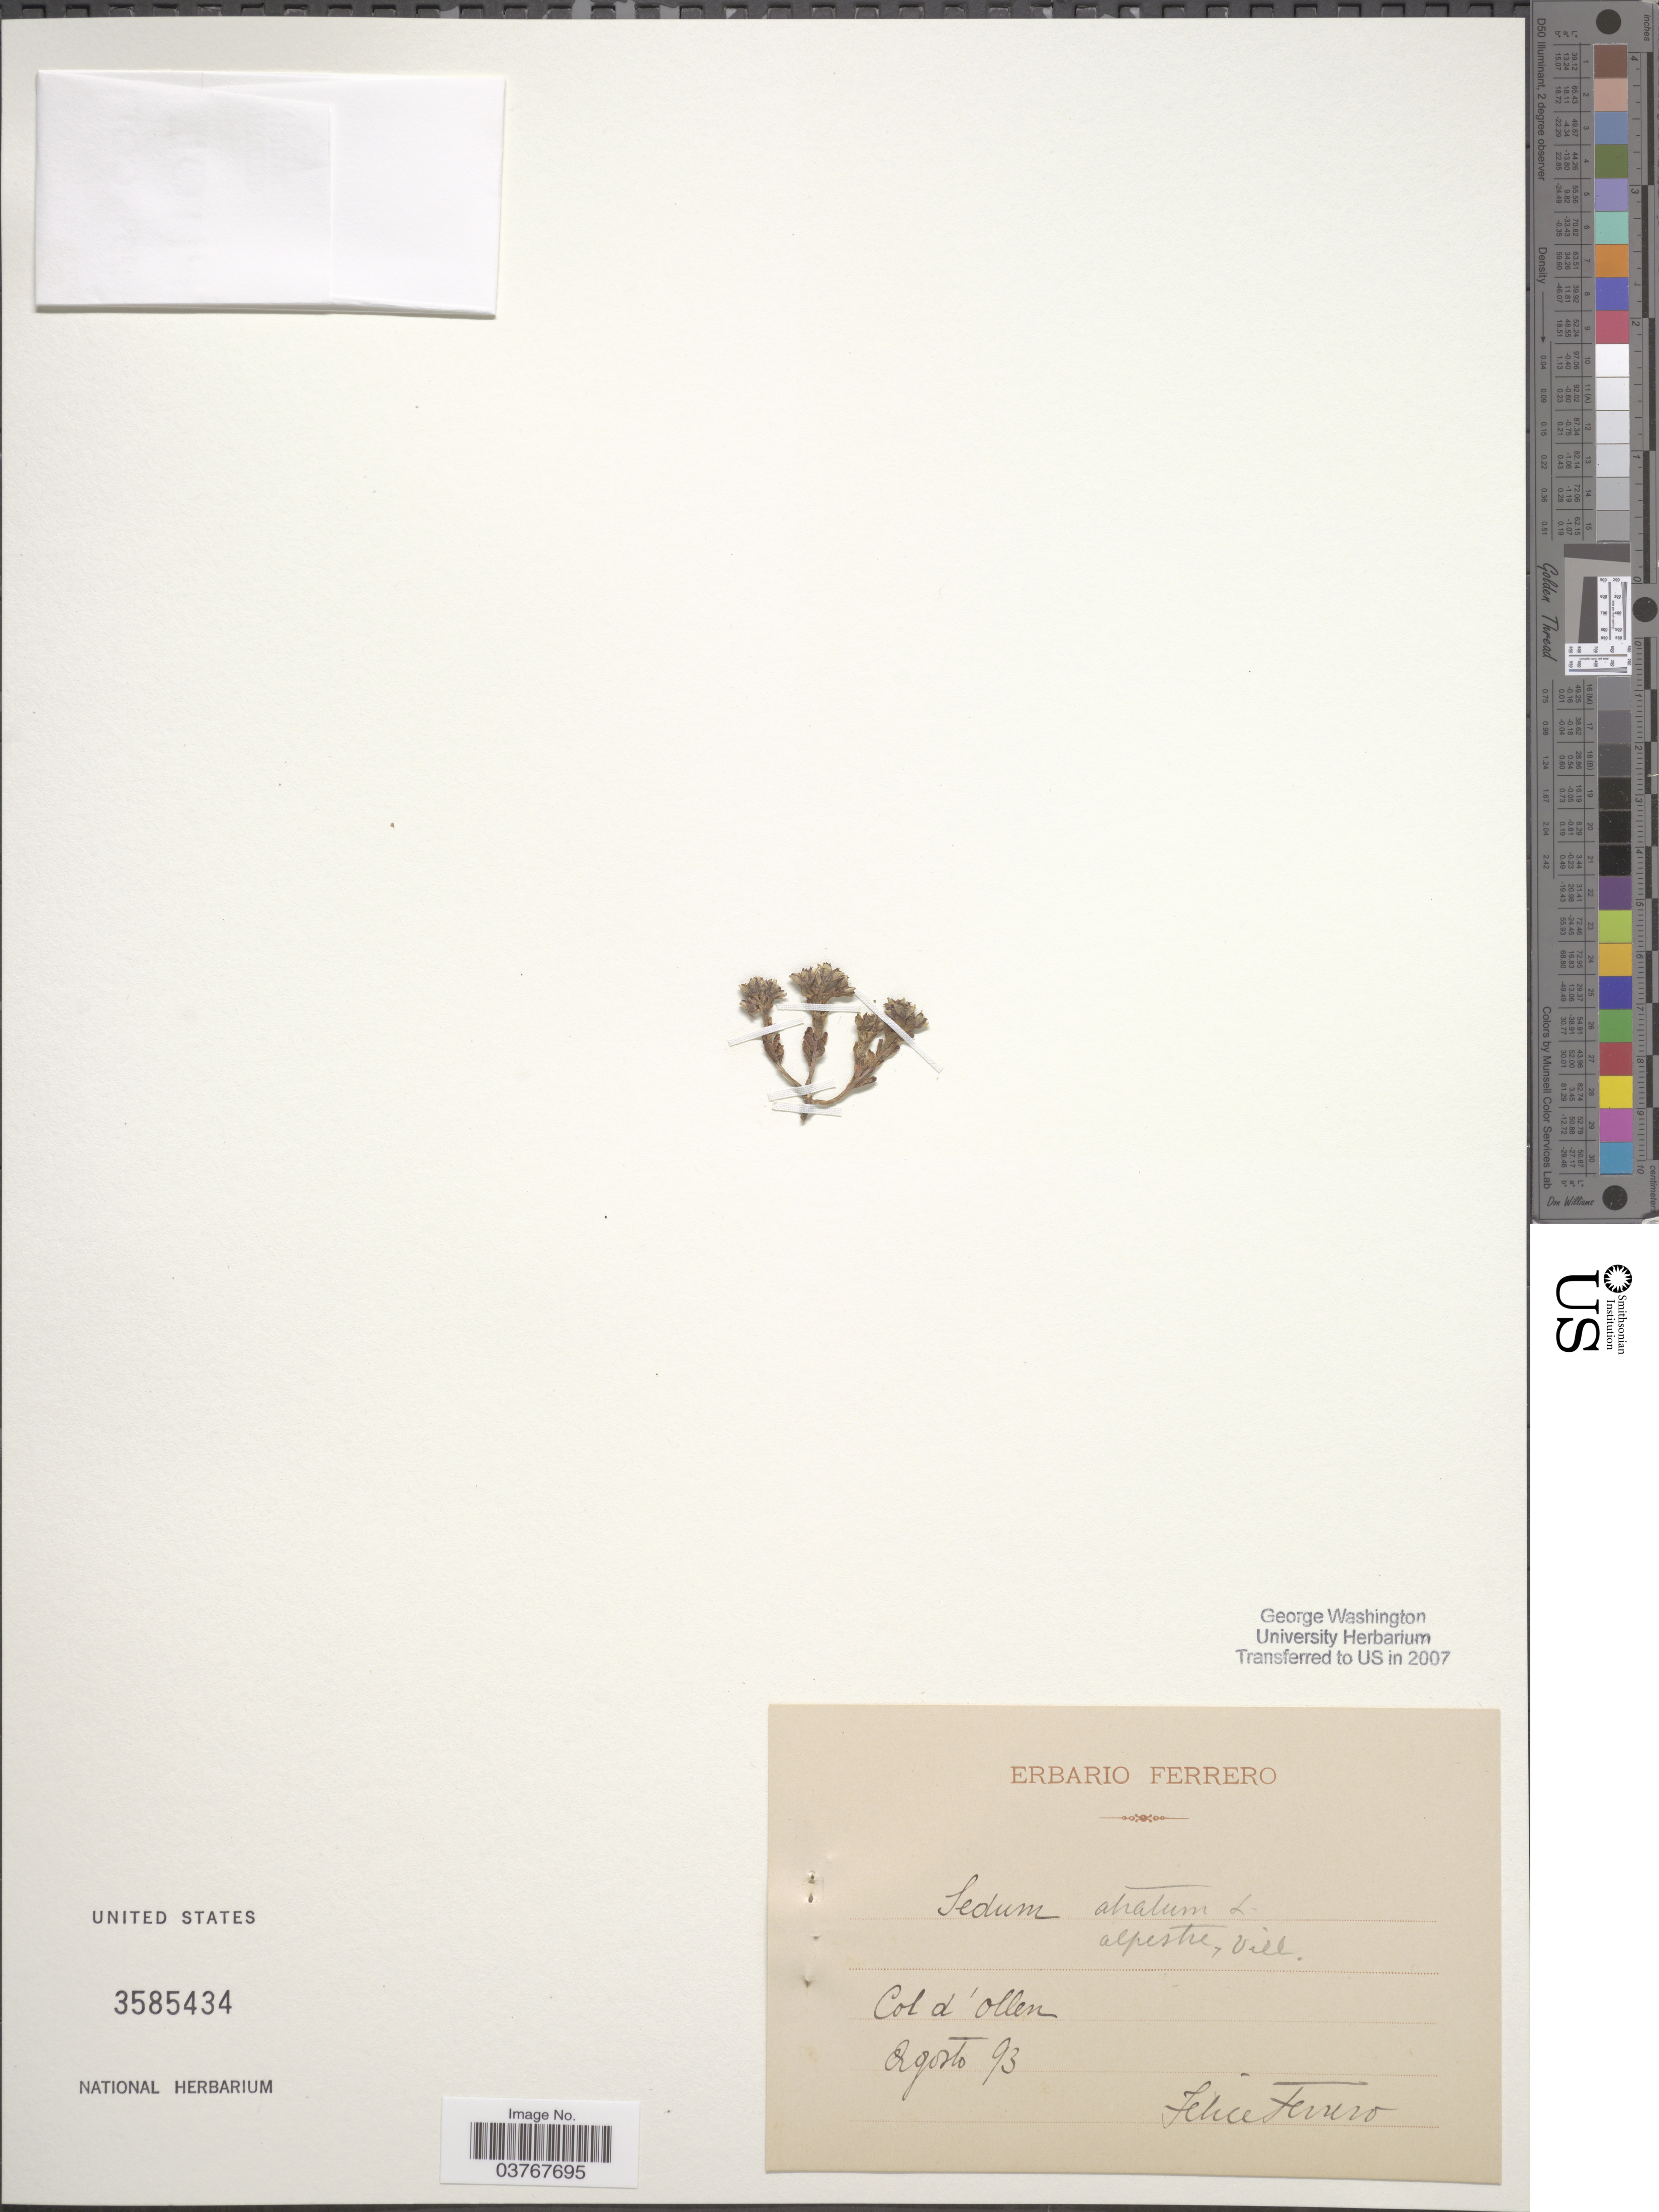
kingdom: Plantae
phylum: Tracheophyta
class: Magnoliopsida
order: Saxifragales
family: Crassulaceae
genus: Sedum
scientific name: Sedum atratum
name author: L.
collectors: F. Ferrero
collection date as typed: Transcribed d/m/y: /8/93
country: Italy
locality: Col d'Ollen.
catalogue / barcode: US 3585434